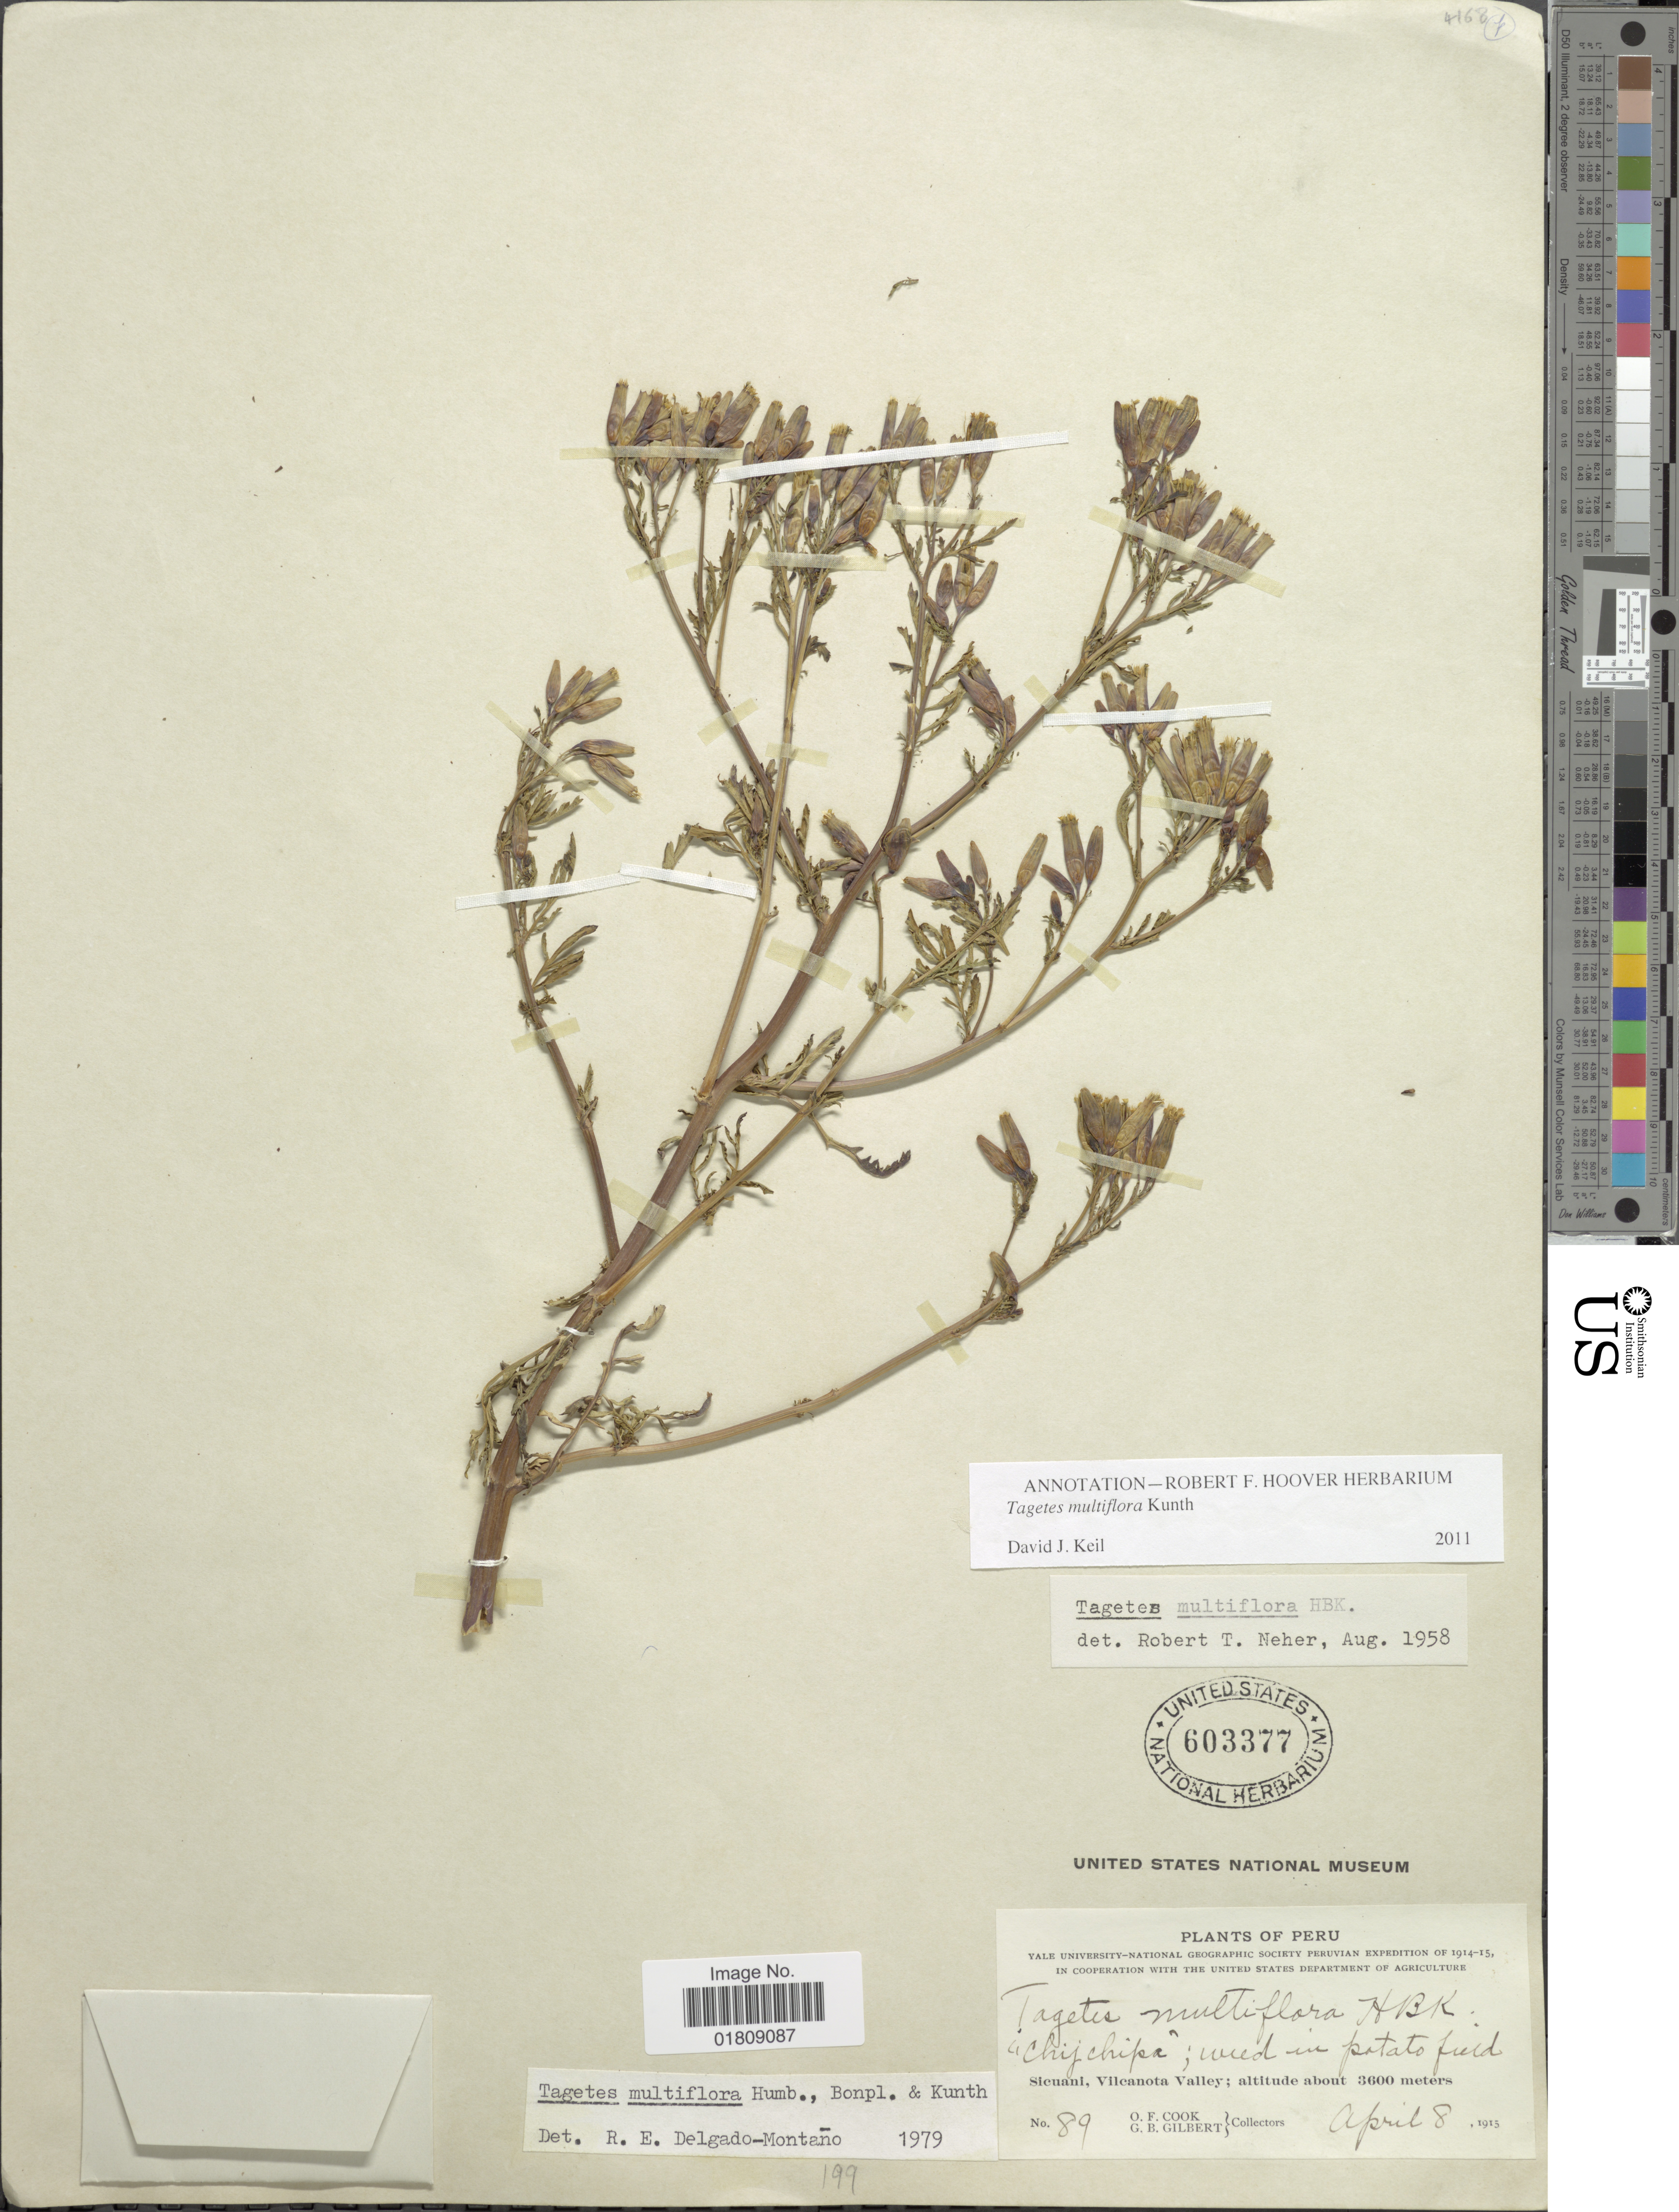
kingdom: Plantae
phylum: Tracheophyta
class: Magnoliopsida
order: Asterales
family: Asteraceae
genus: Tagetes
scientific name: Tagetes multiflora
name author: Kunth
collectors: O. F. Cook & G. B. Gilbert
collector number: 89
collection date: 1915-04-08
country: Peru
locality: Sicuani, Vilcanota Valley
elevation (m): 3600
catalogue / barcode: US 603377